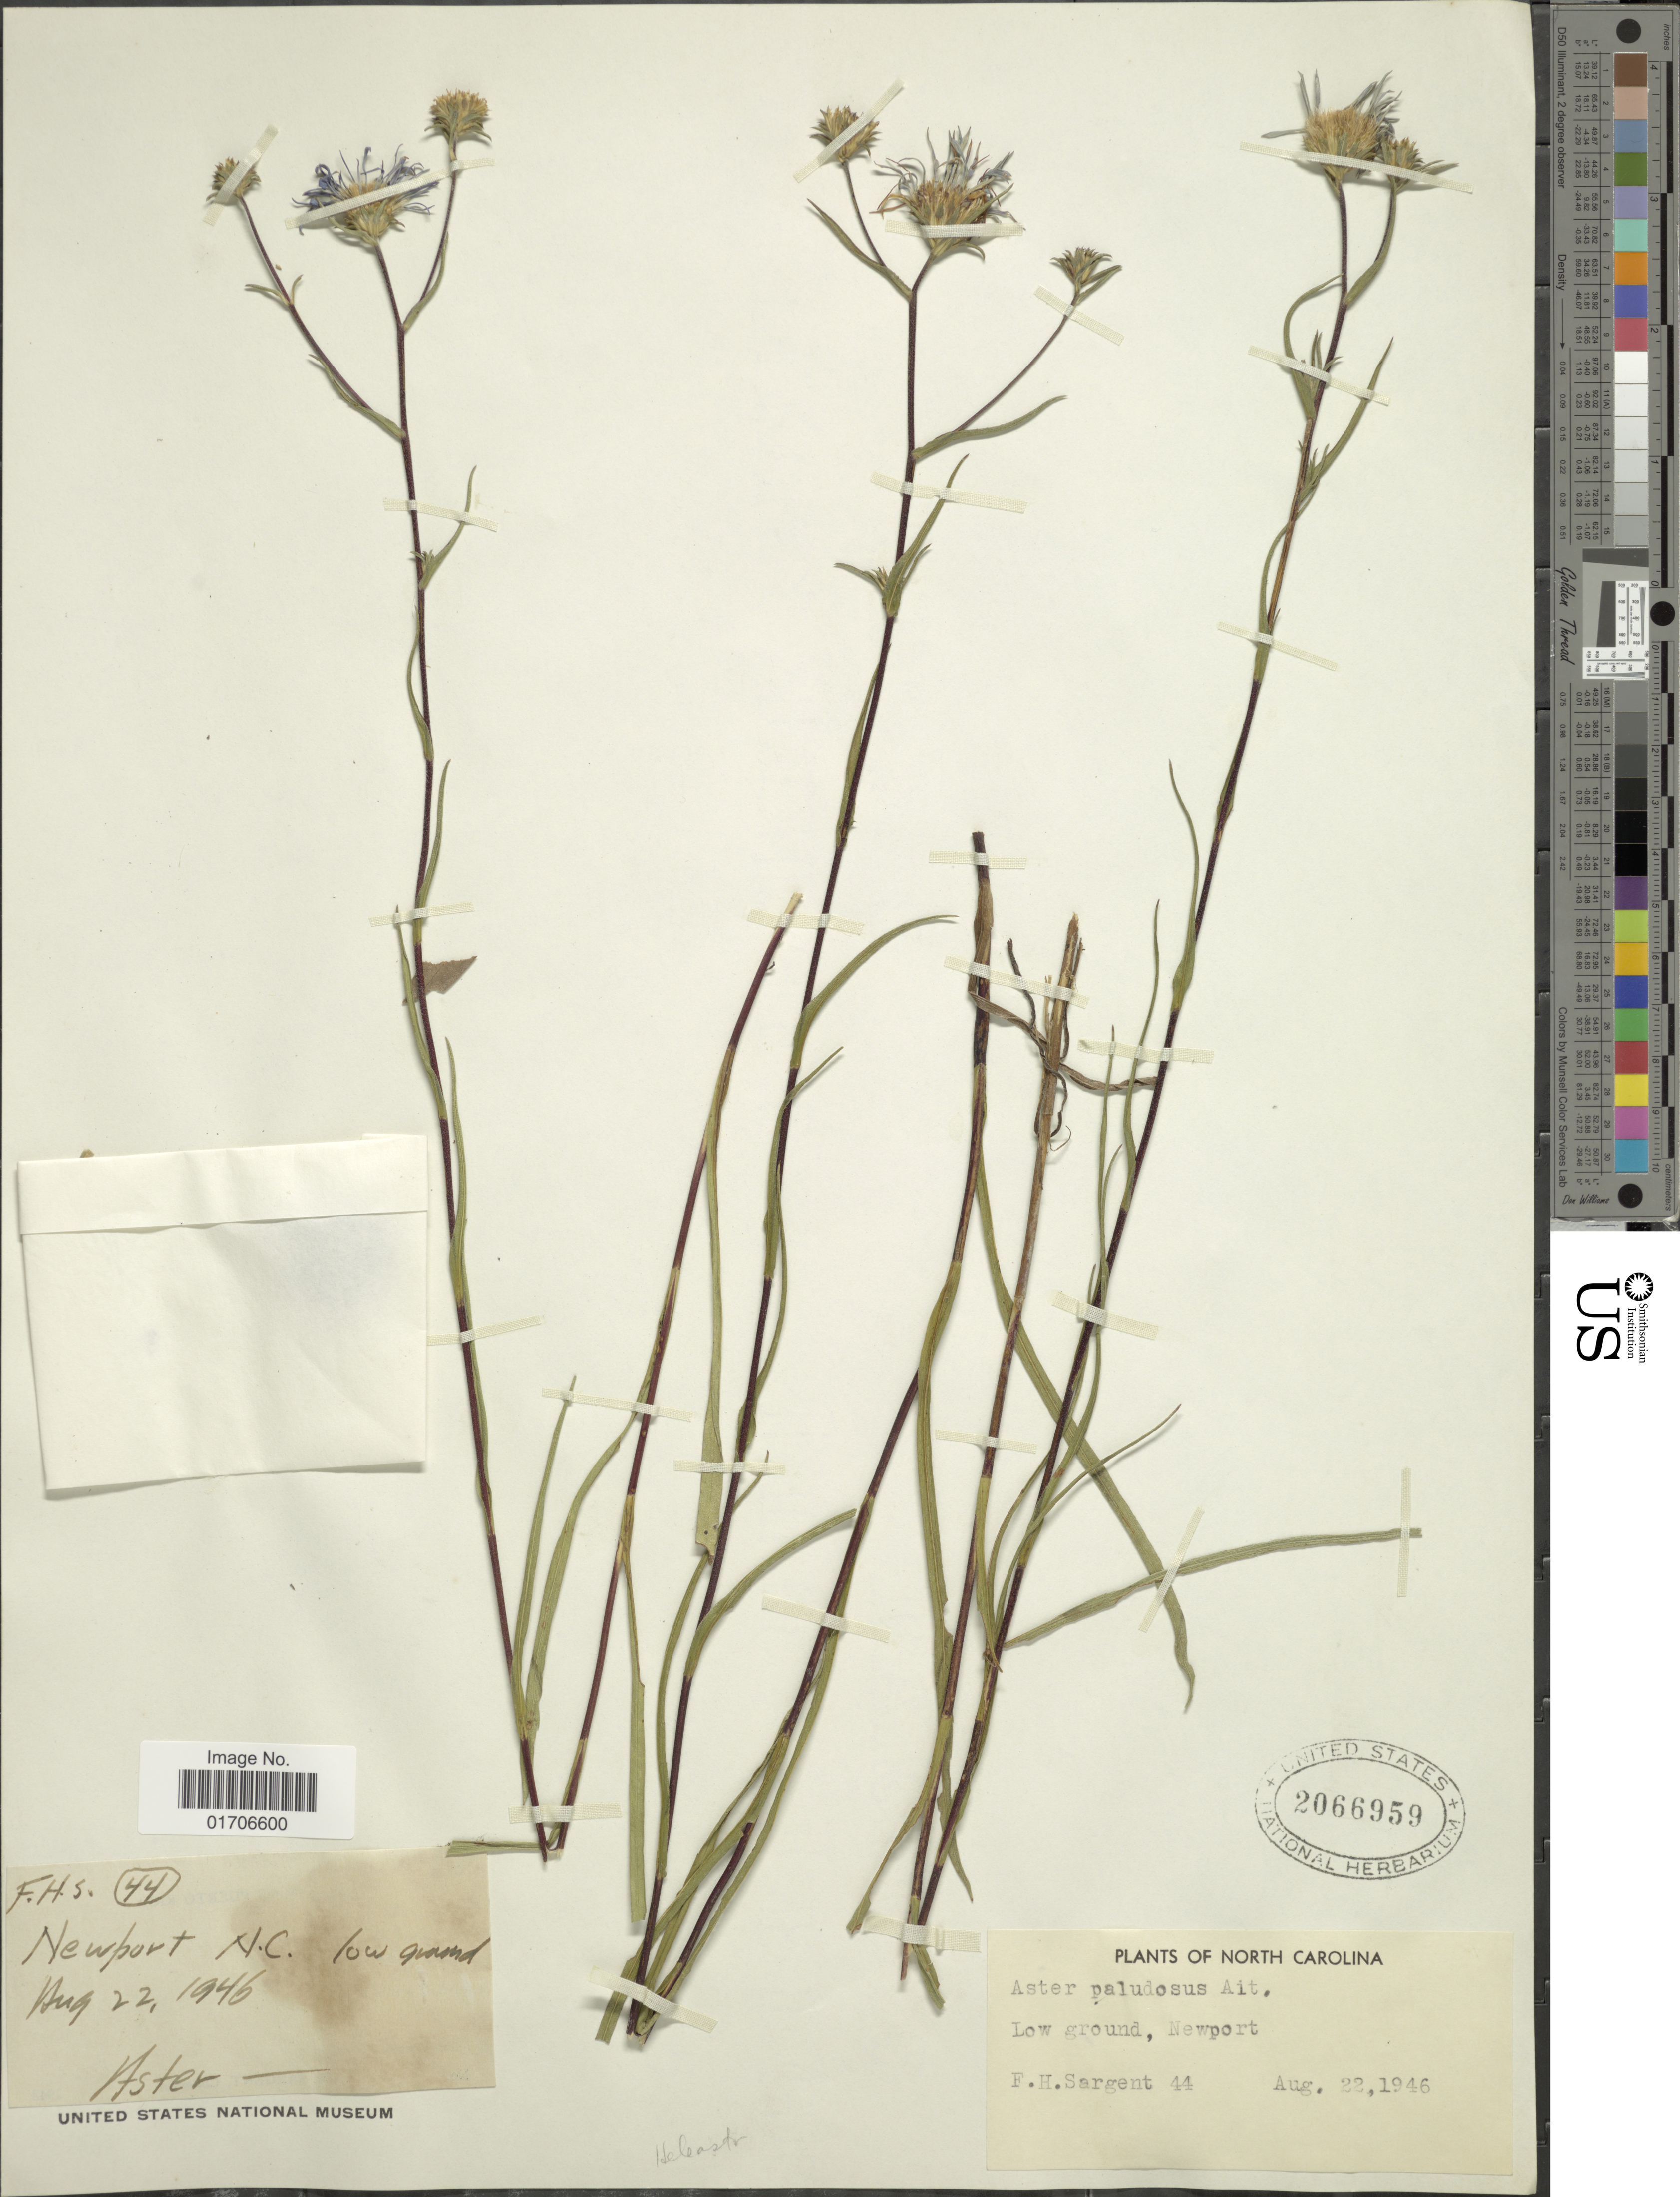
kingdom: Plantae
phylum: Tracheophyta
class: Magnoliopsida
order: Asterales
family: Asteraceae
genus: Eurybia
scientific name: Eurybia paludosa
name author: (Aiton) G.L. Nesom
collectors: F. H. Sargent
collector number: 44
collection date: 1946-08-22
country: United States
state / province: North Carolina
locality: Low ground, Newport.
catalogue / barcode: US 2066959